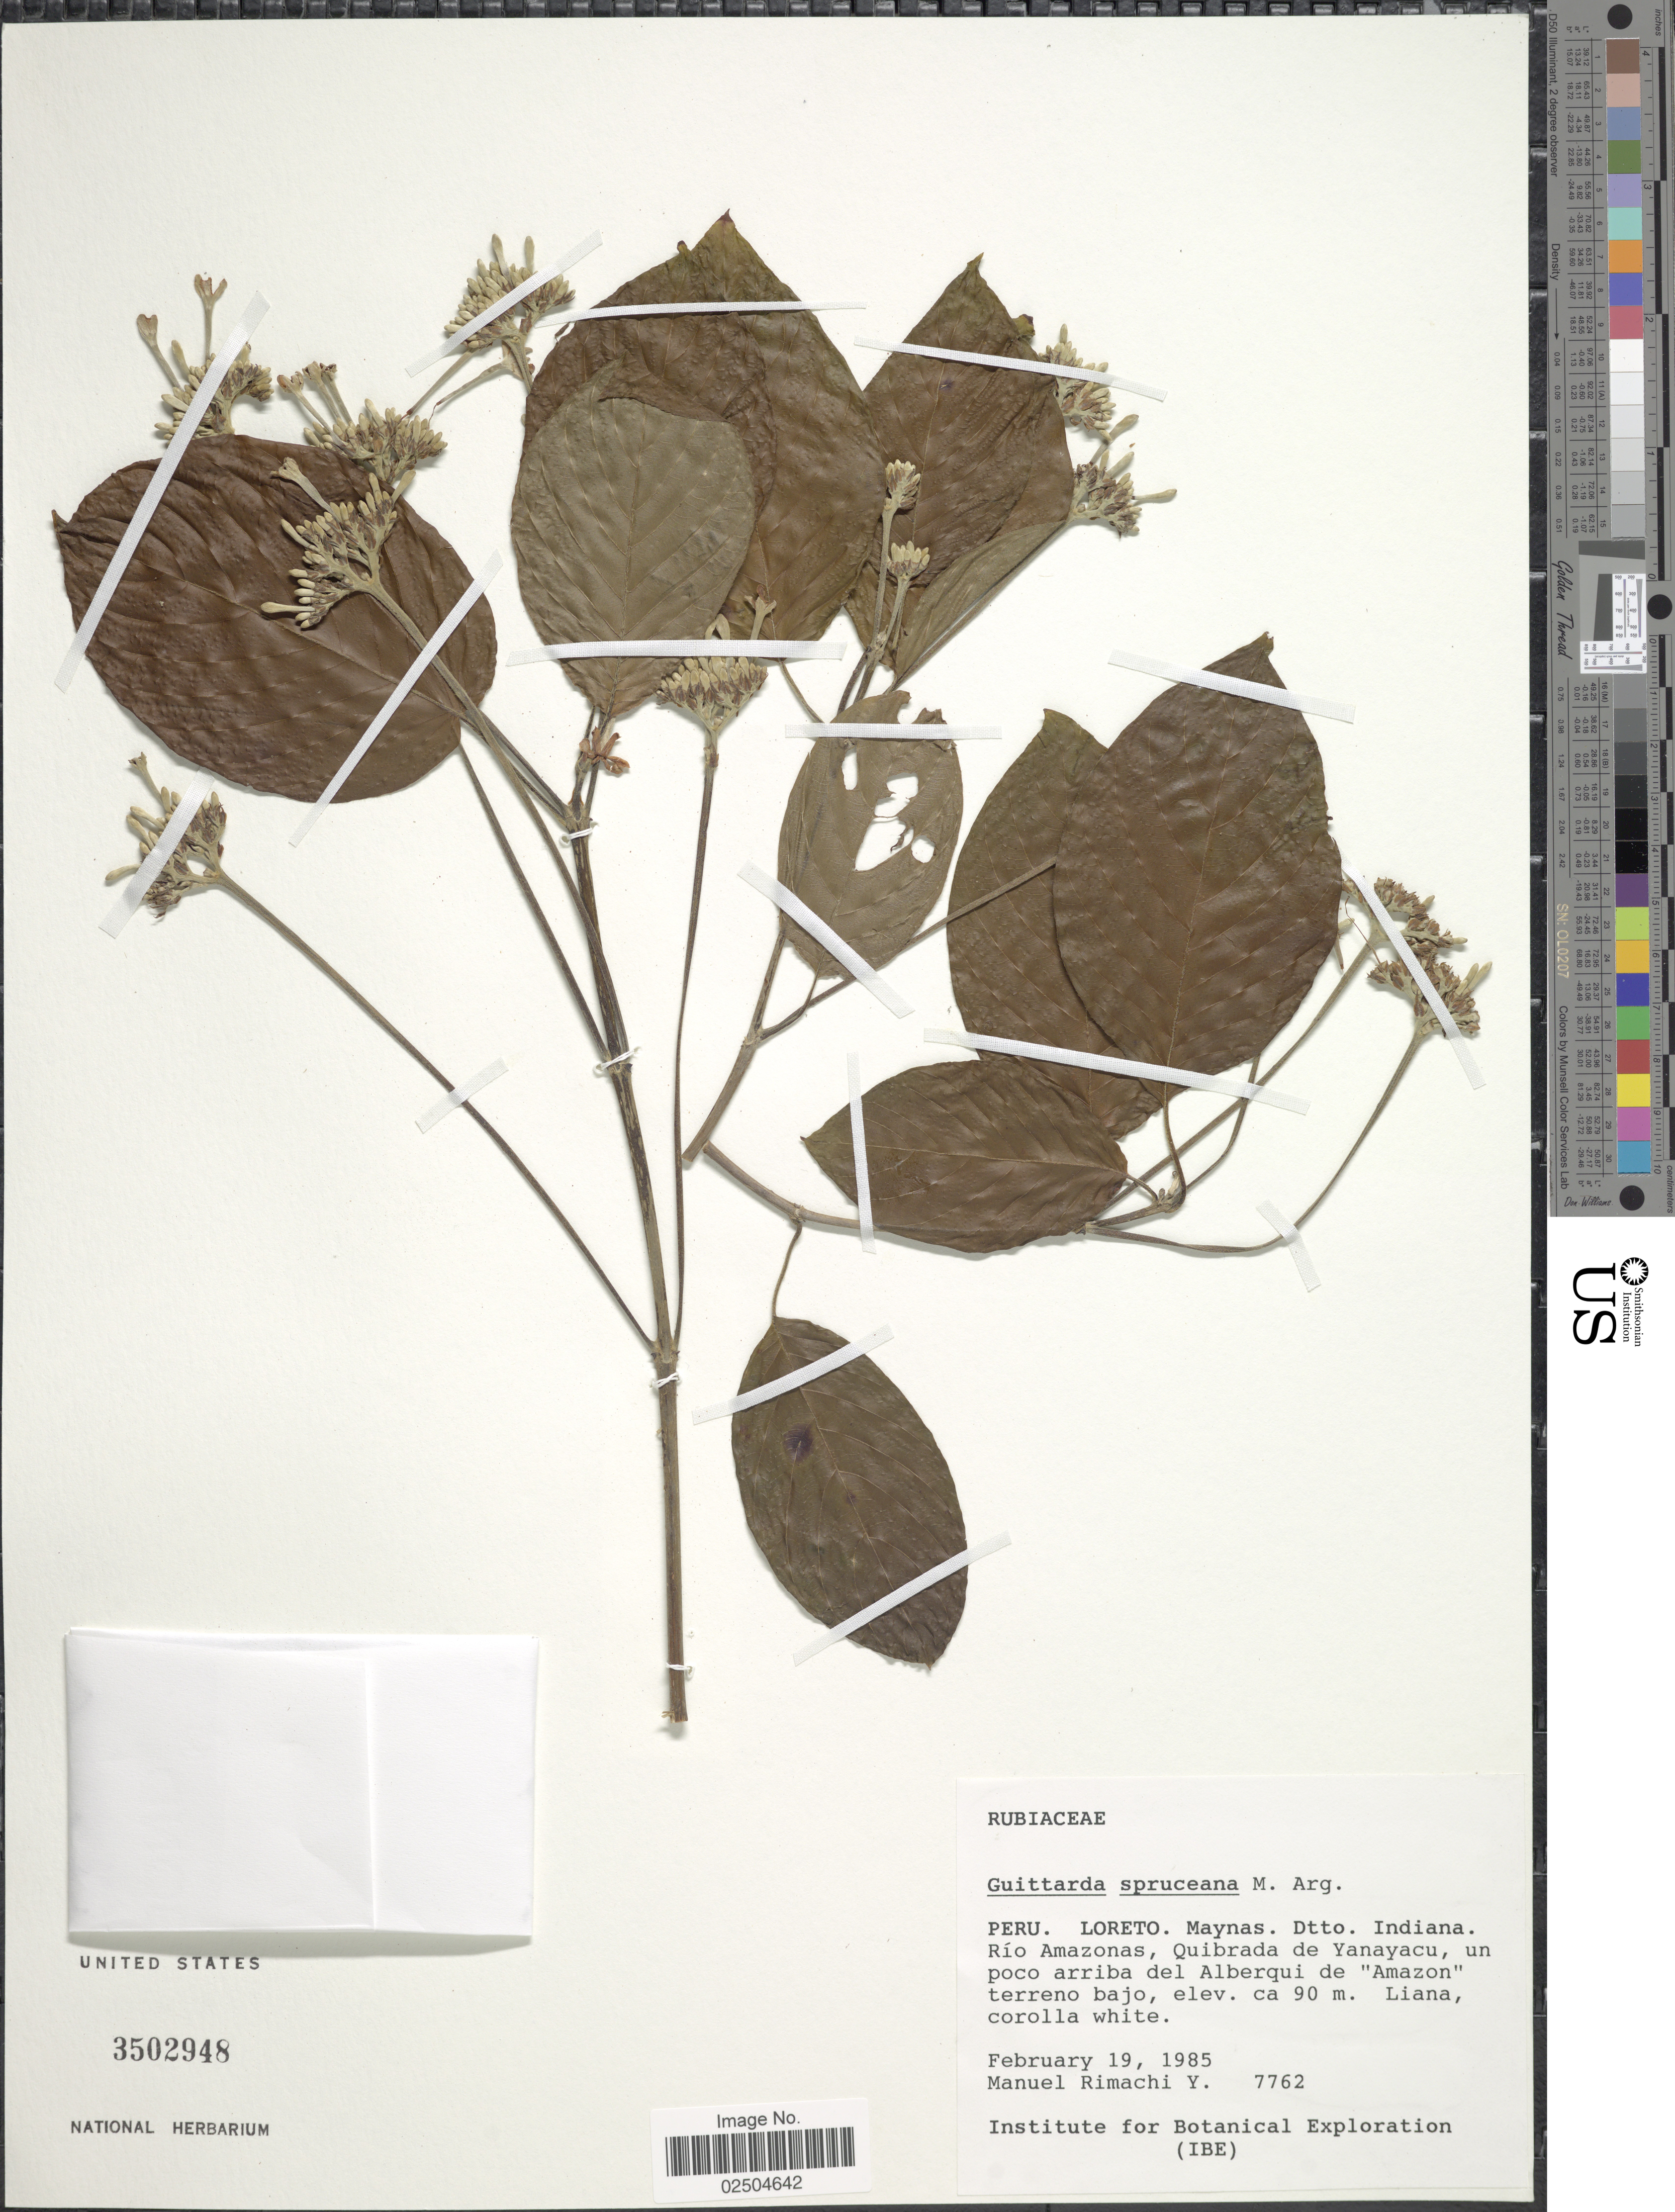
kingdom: Plantae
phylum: Tracheophyta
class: Magnoliopsida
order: Gentianales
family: Rubiaceae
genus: Guettarda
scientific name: Guettarda spruceana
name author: Müll. Arg.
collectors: M. Rimachi Y.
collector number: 7762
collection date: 1985-02-19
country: Peru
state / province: Loreto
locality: Peru, LOreto, Maynas, Dtto. Indiana, Rio Amazonas, Quibrada de Yanayacu, un poco arriba del Alberqui de Amazon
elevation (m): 90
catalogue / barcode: US 3502948